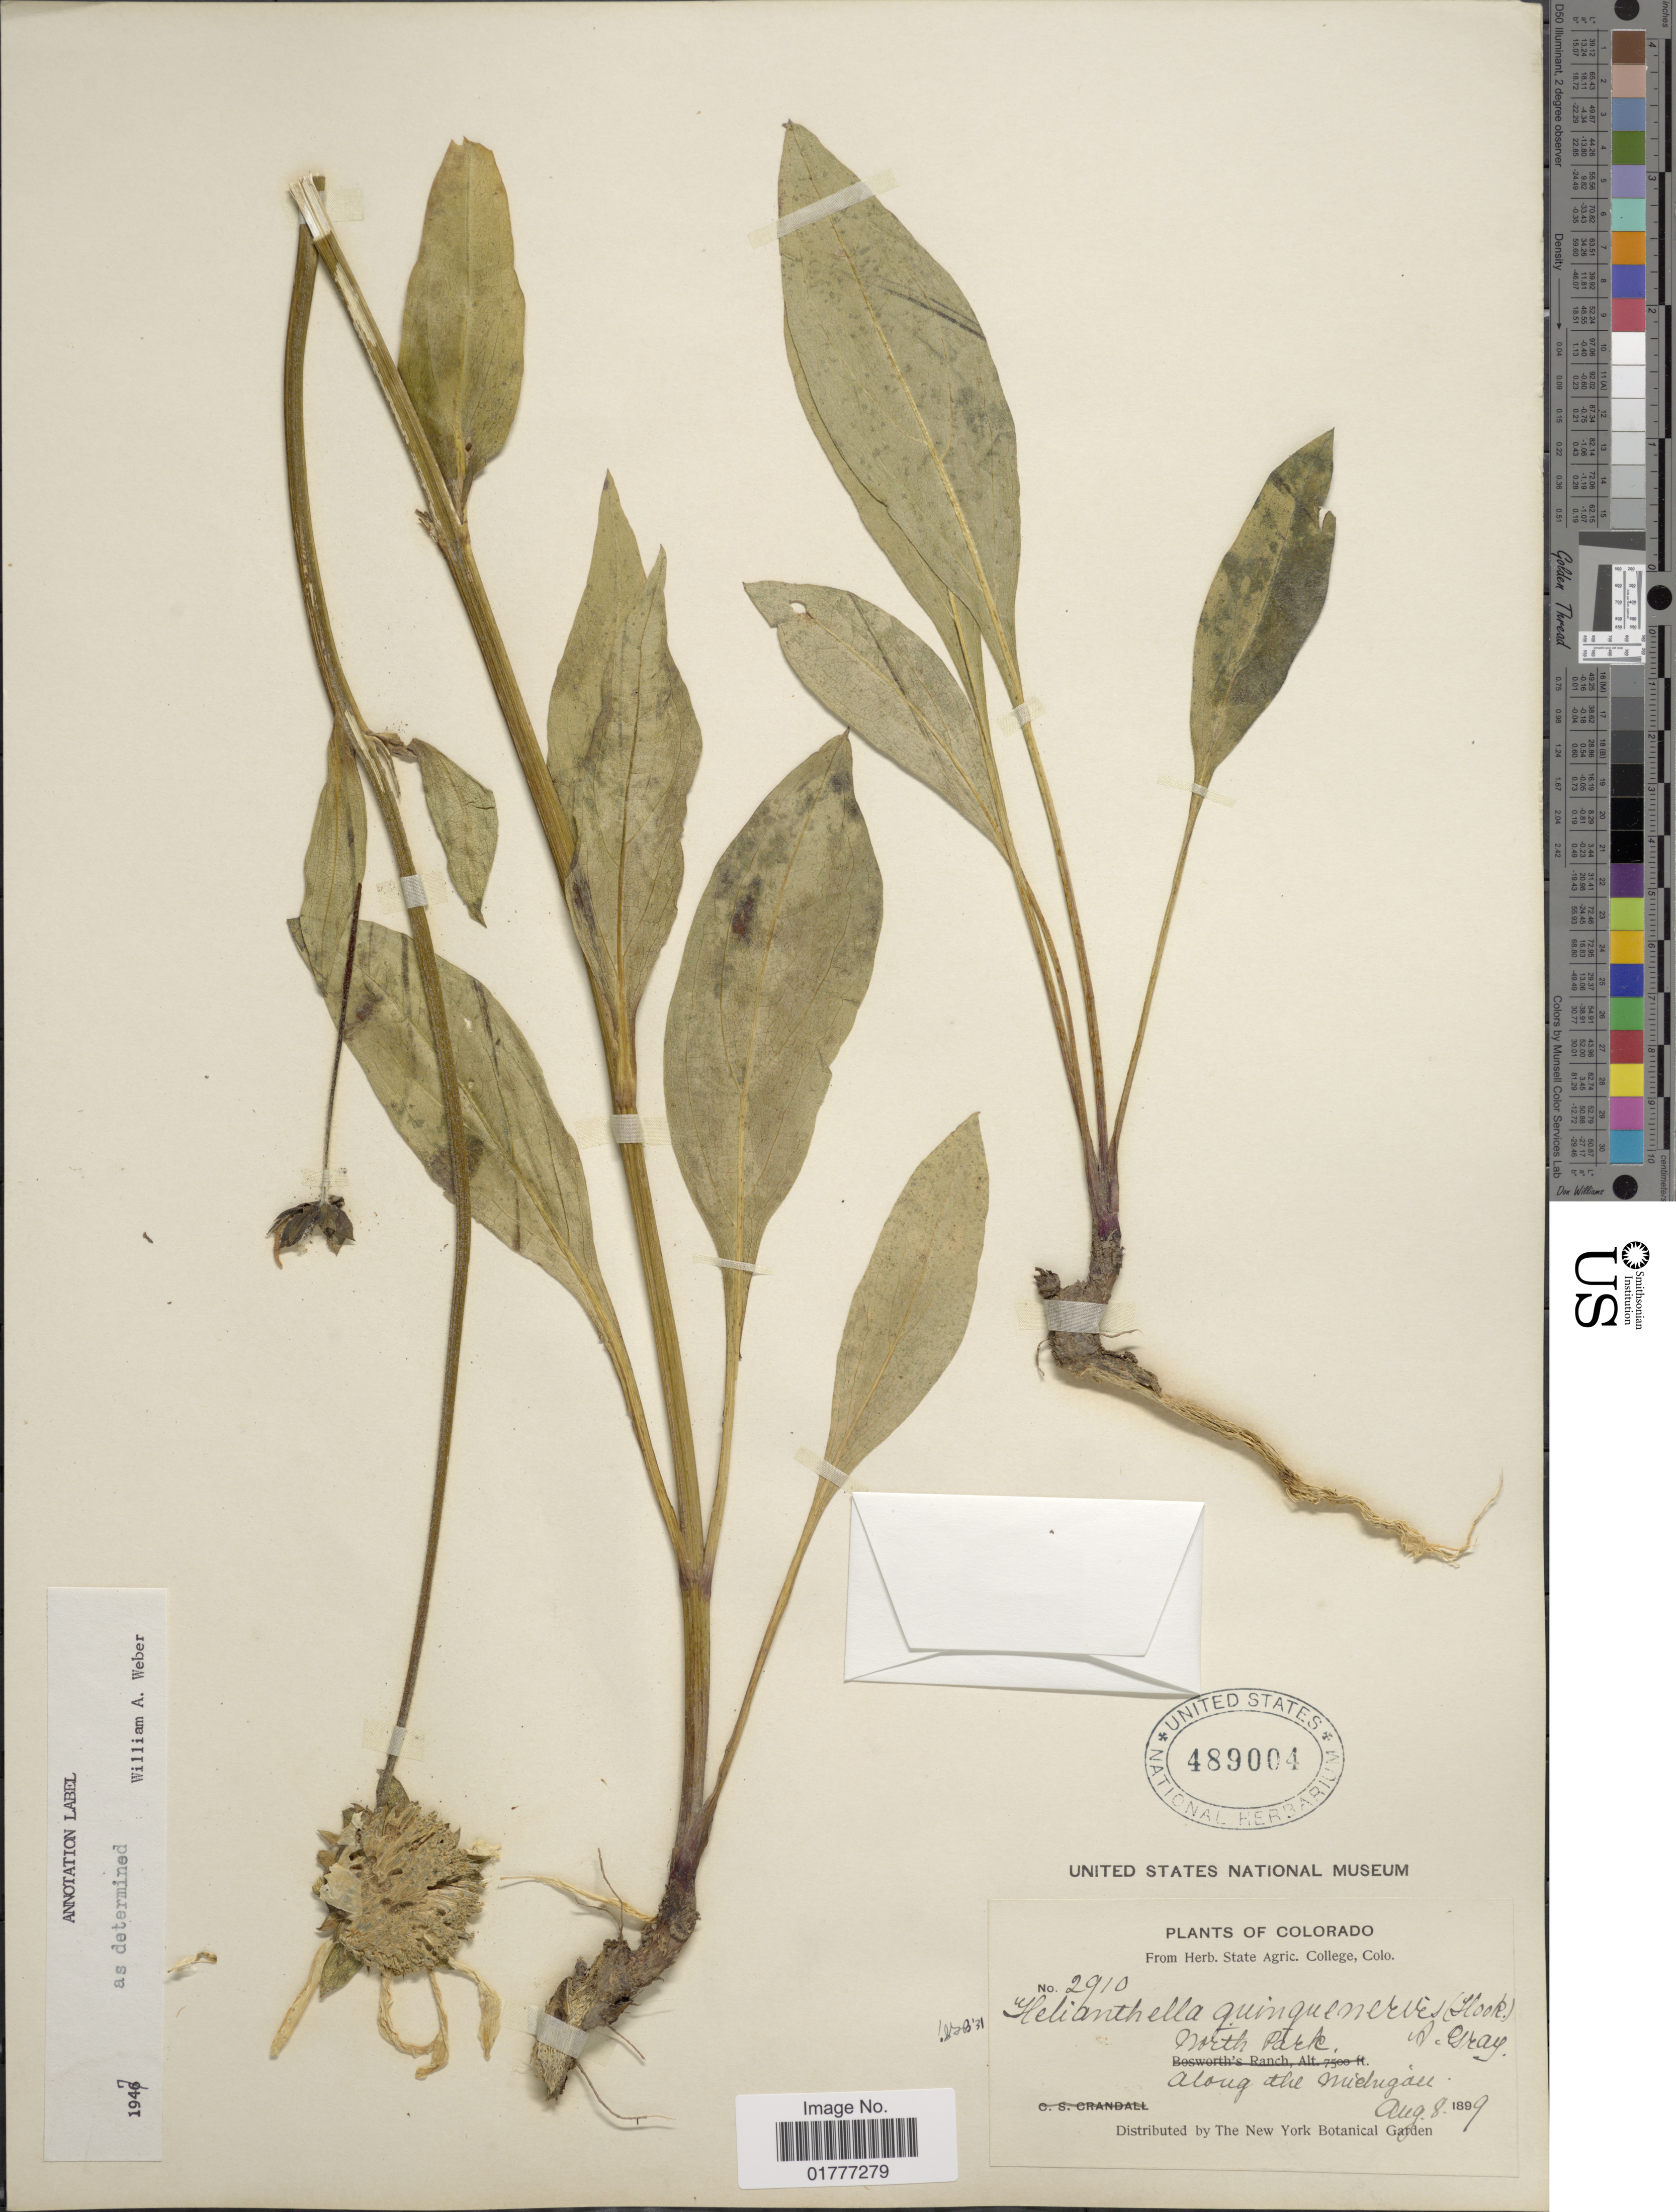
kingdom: Plantae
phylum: Tracheophyta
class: Magnoliopsida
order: Asterales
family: Asteraceae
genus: Helianthella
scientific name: Helianthella quinquenervis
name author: (Hook.) A. Gray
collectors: ex herb. State Agric. College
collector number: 2910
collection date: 1899-08-08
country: United States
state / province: Colorado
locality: North Park, along the Michigan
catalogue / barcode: US 489004